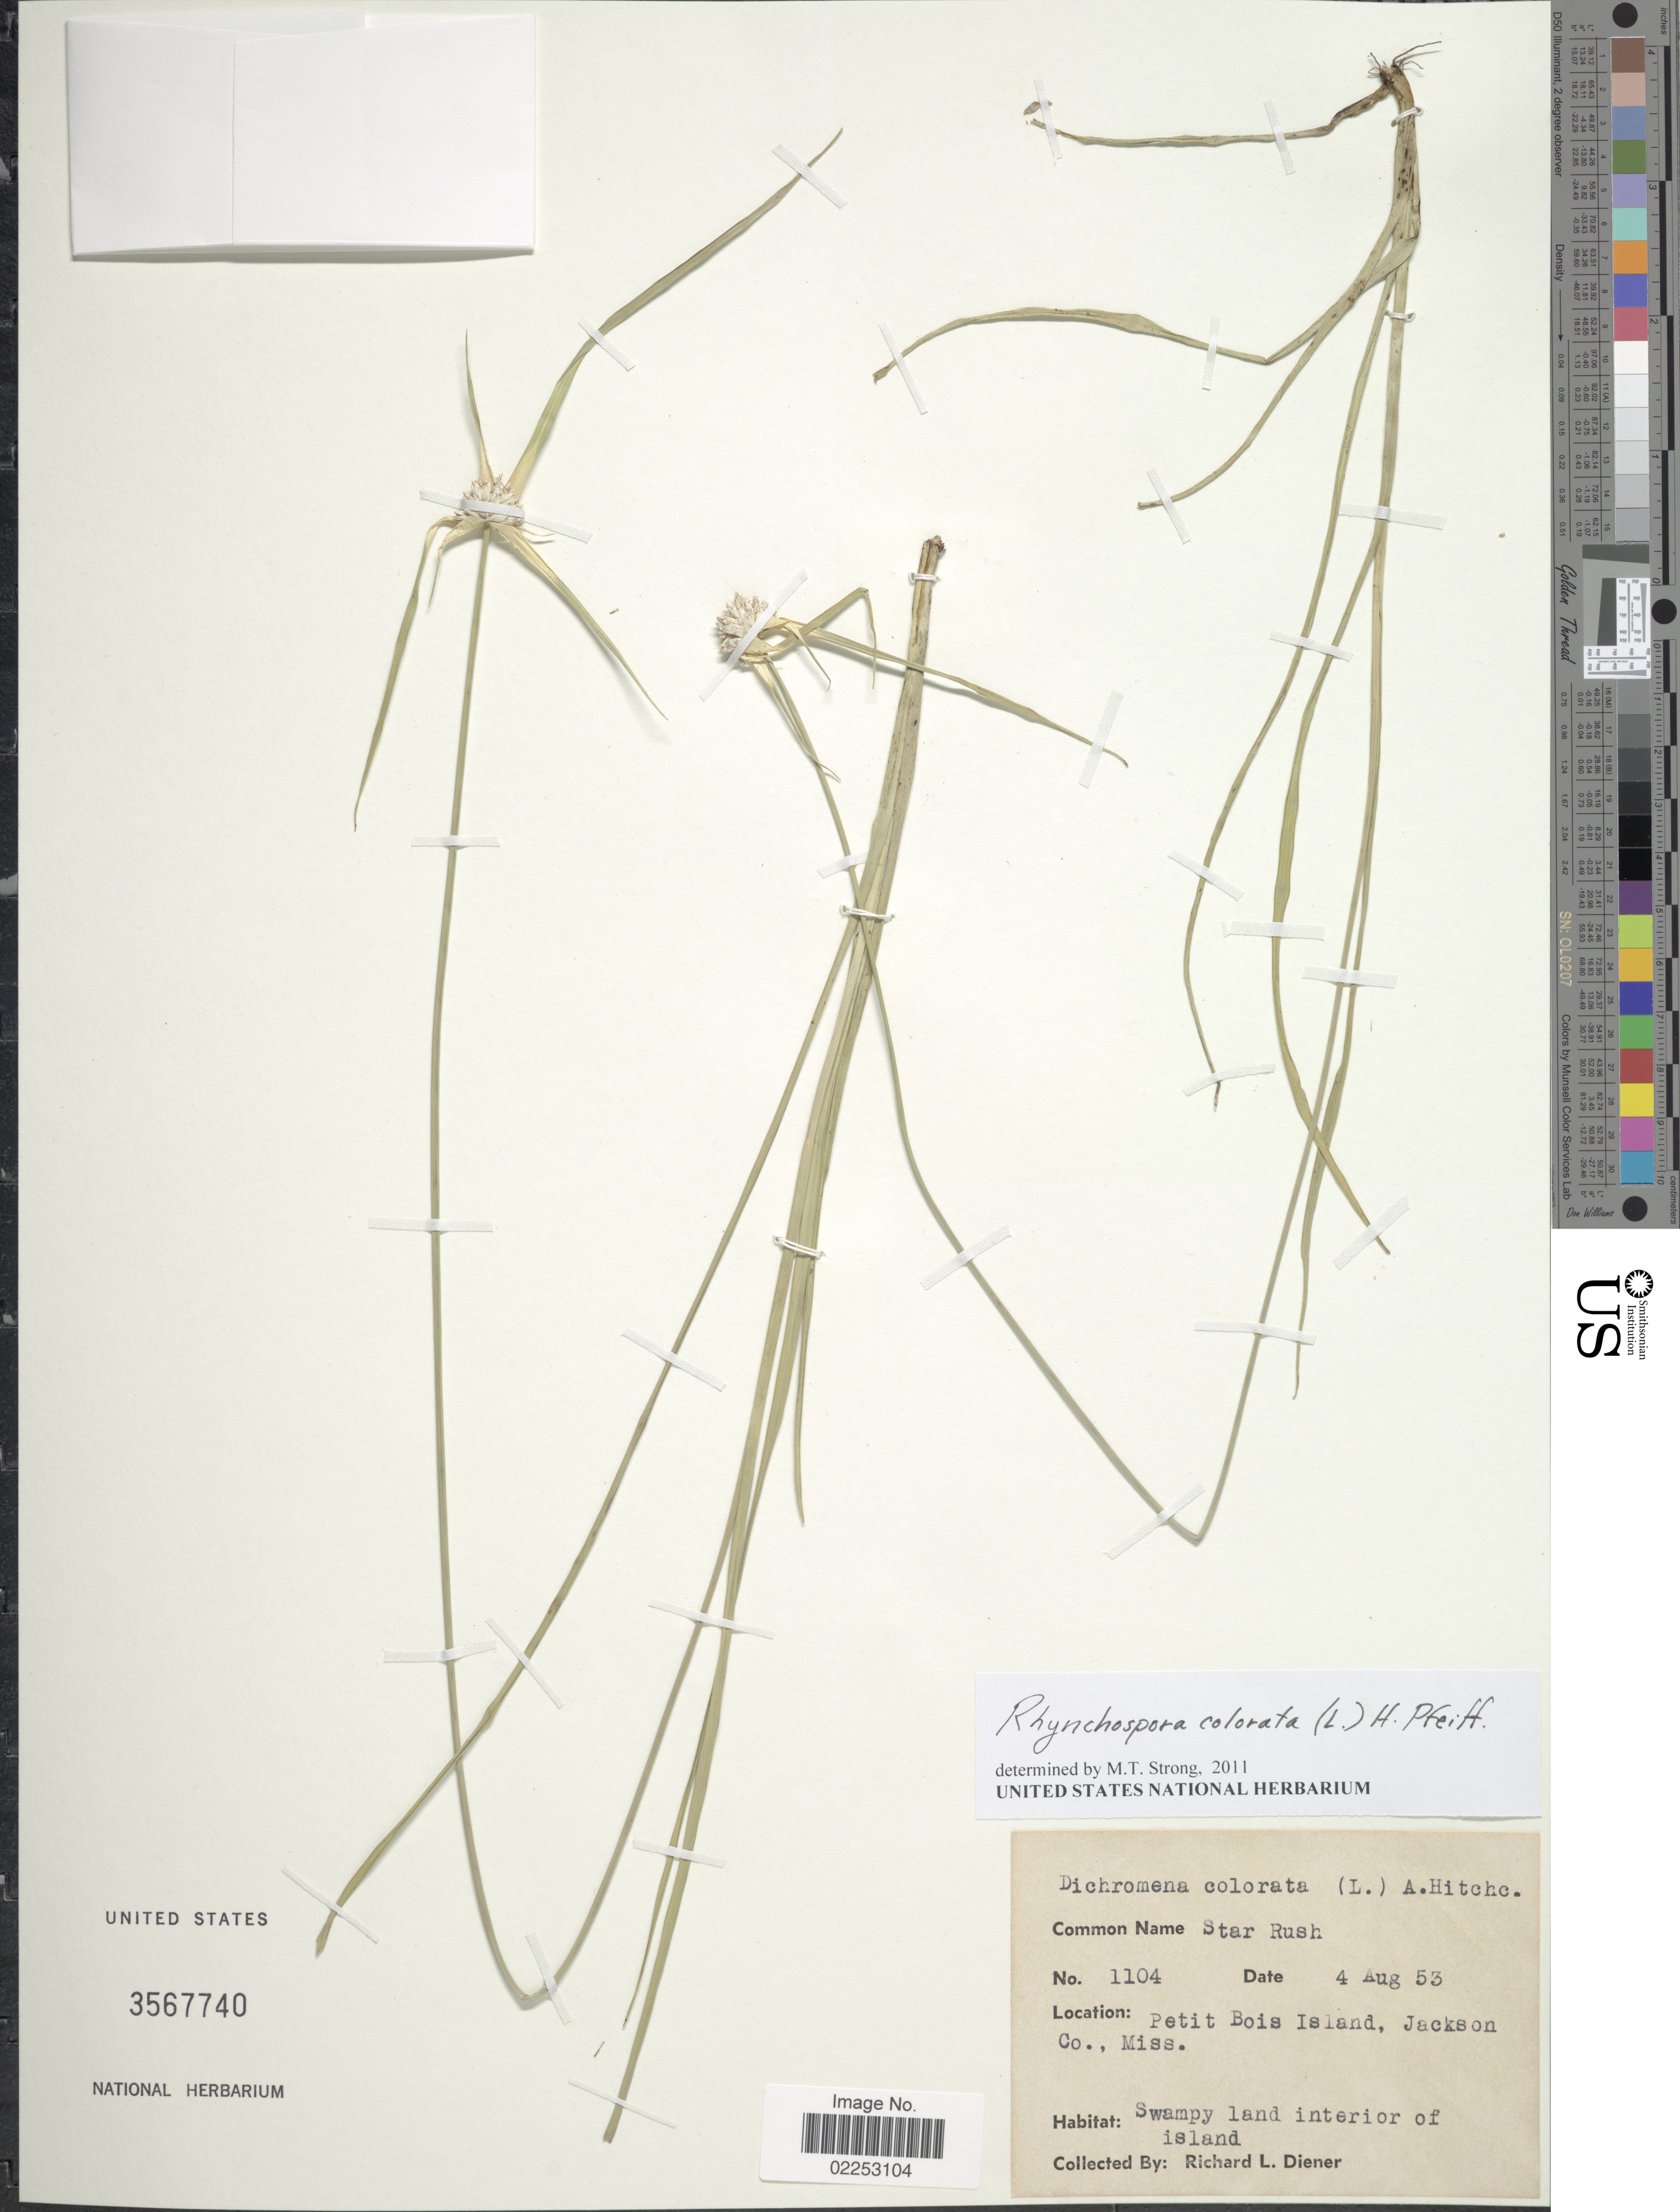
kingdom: Plantae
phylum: Tracheophyta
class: Liliopsida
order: Poales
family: Cyperaceae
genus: Rhynchospora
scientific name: Rhynchospora colorata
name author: (L.) H. Pfeiff.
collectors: R. Diener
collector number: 1104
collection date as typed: Transcribed d/m/y: 4/8/53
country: United States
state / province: Mississippi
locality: Petit Bois Island, Jackson Co.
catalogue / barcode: US 3567740